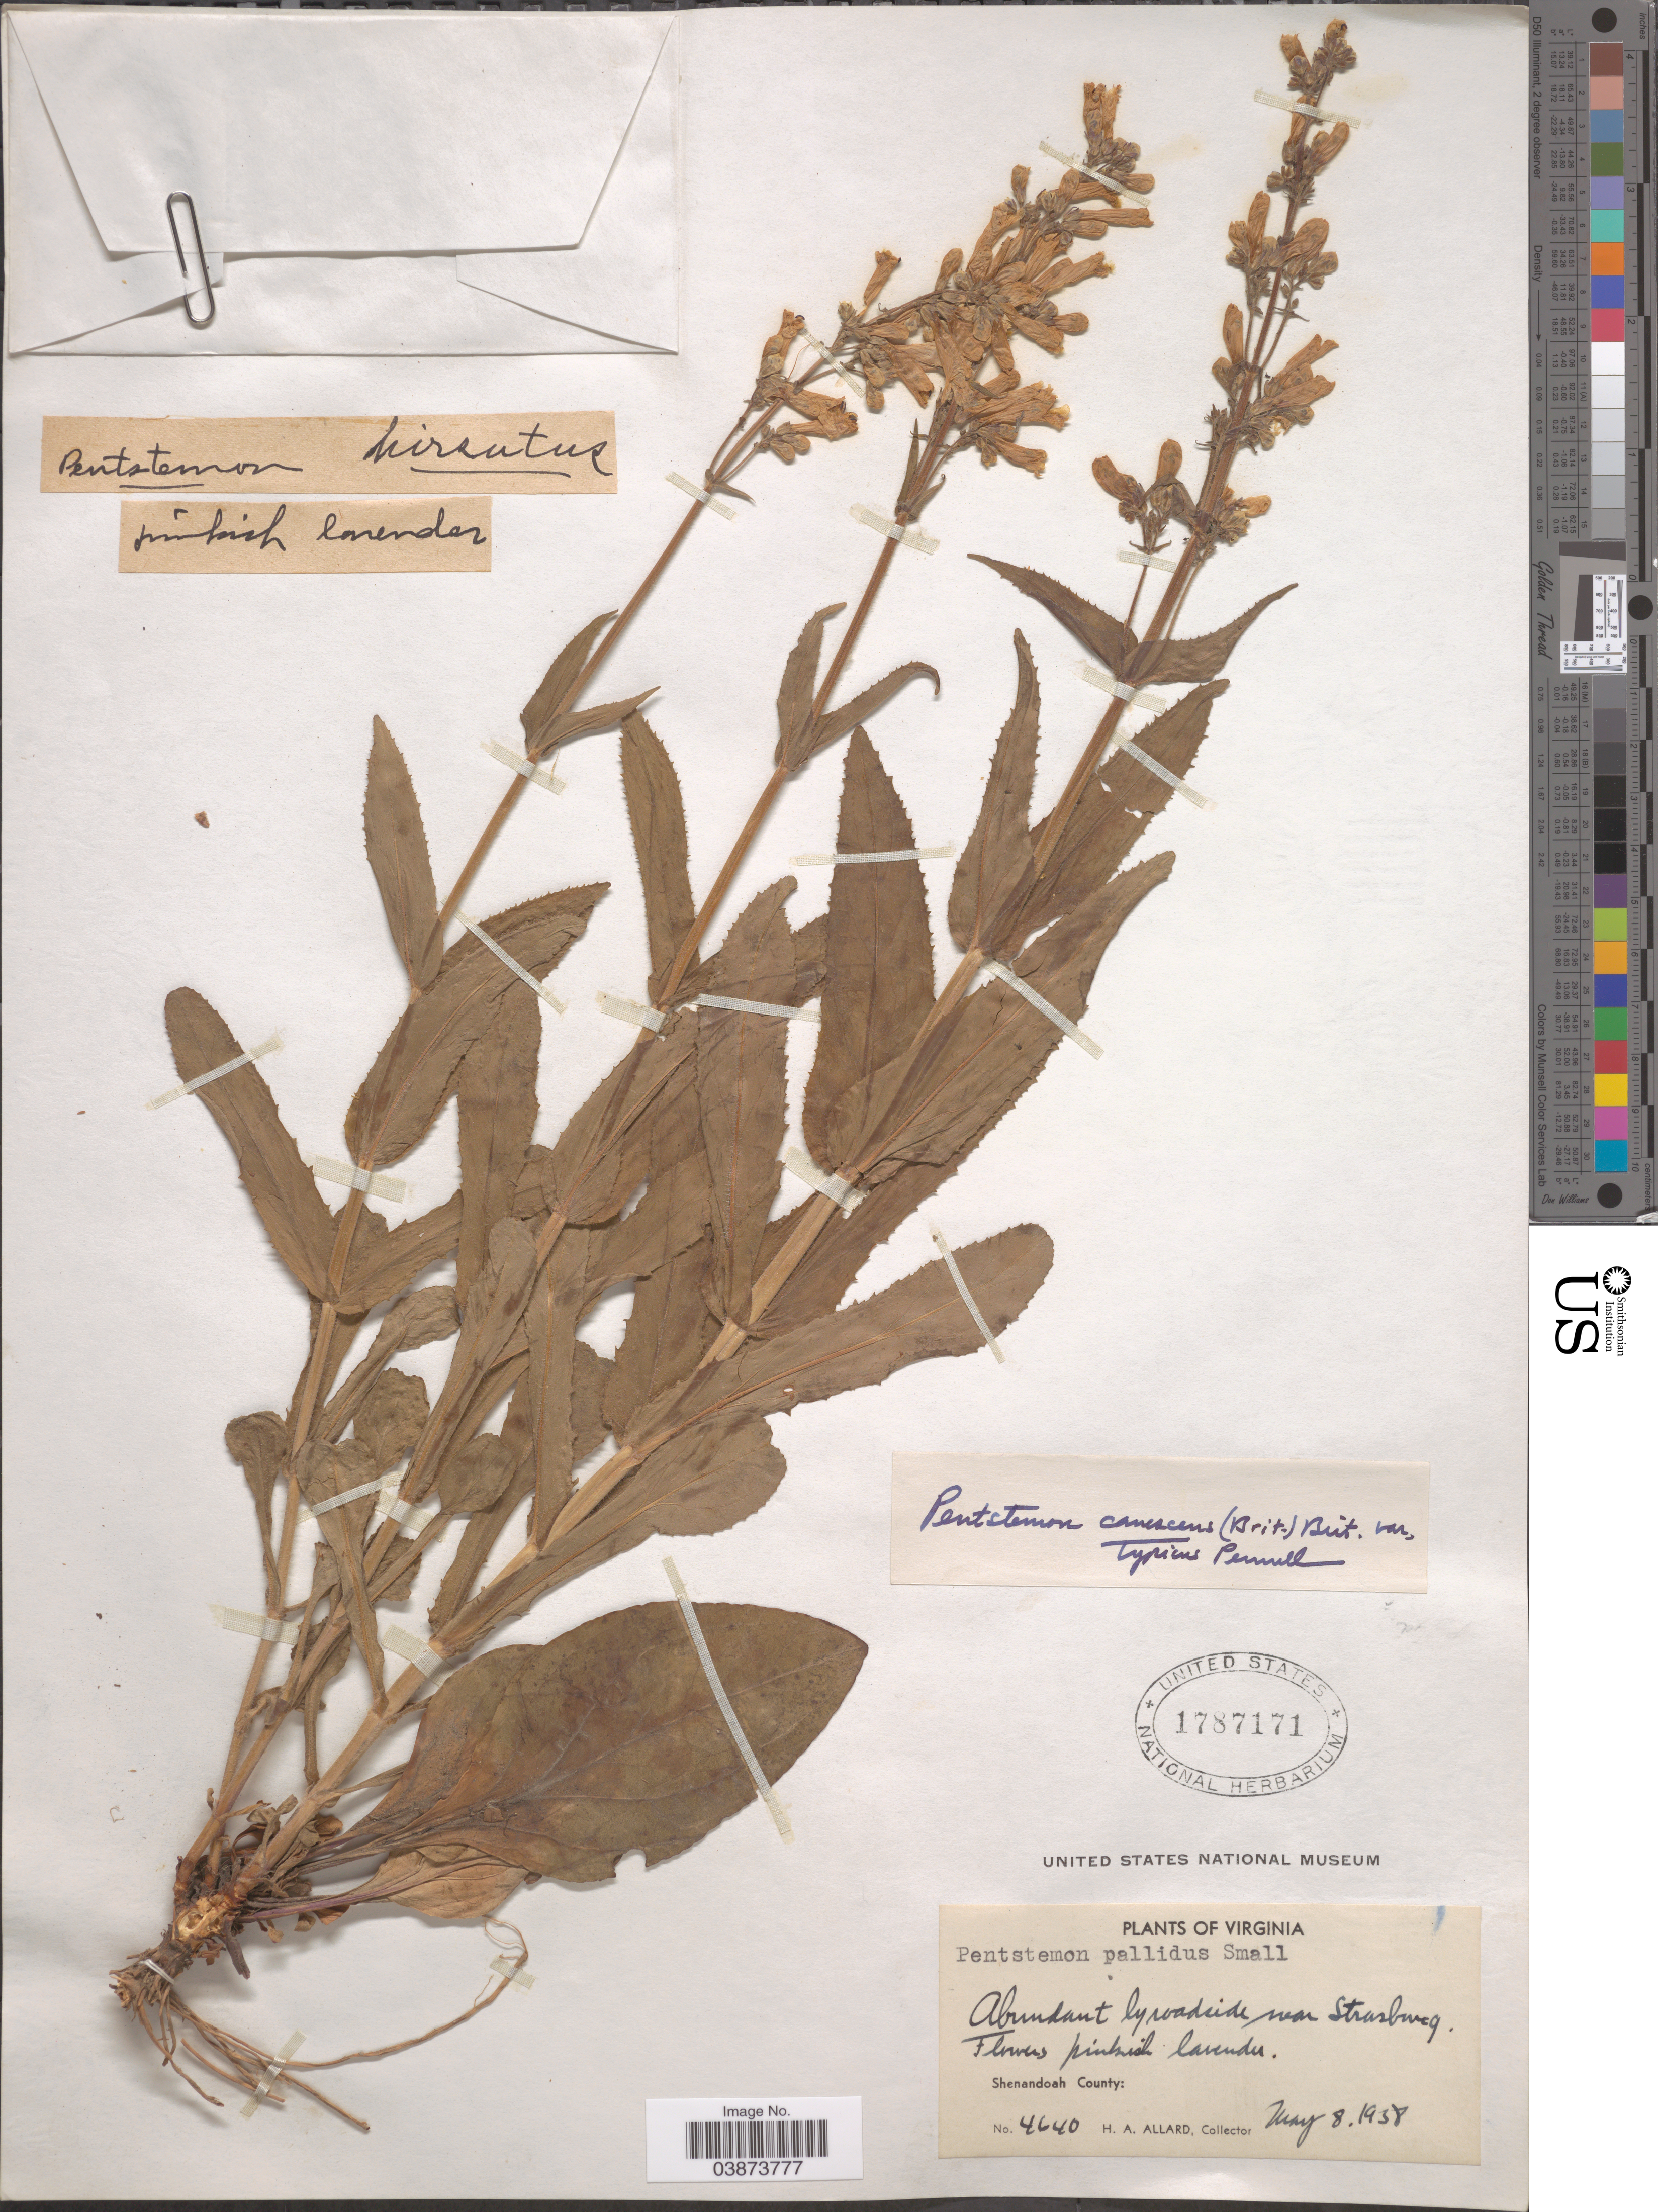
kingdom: Plantae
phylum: Tracheophyta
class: Magnoliopsida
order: Lamiales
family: Plantaginaceae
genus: Penstemon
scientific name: Penstemon canescens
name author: L.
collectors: H. A. Allard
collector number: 4640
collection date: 1938-05-08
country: United States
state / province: Virginia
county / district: Shenandoah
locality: By roadside near Strasburg. Shenandoah County.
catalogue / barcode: US 1787171